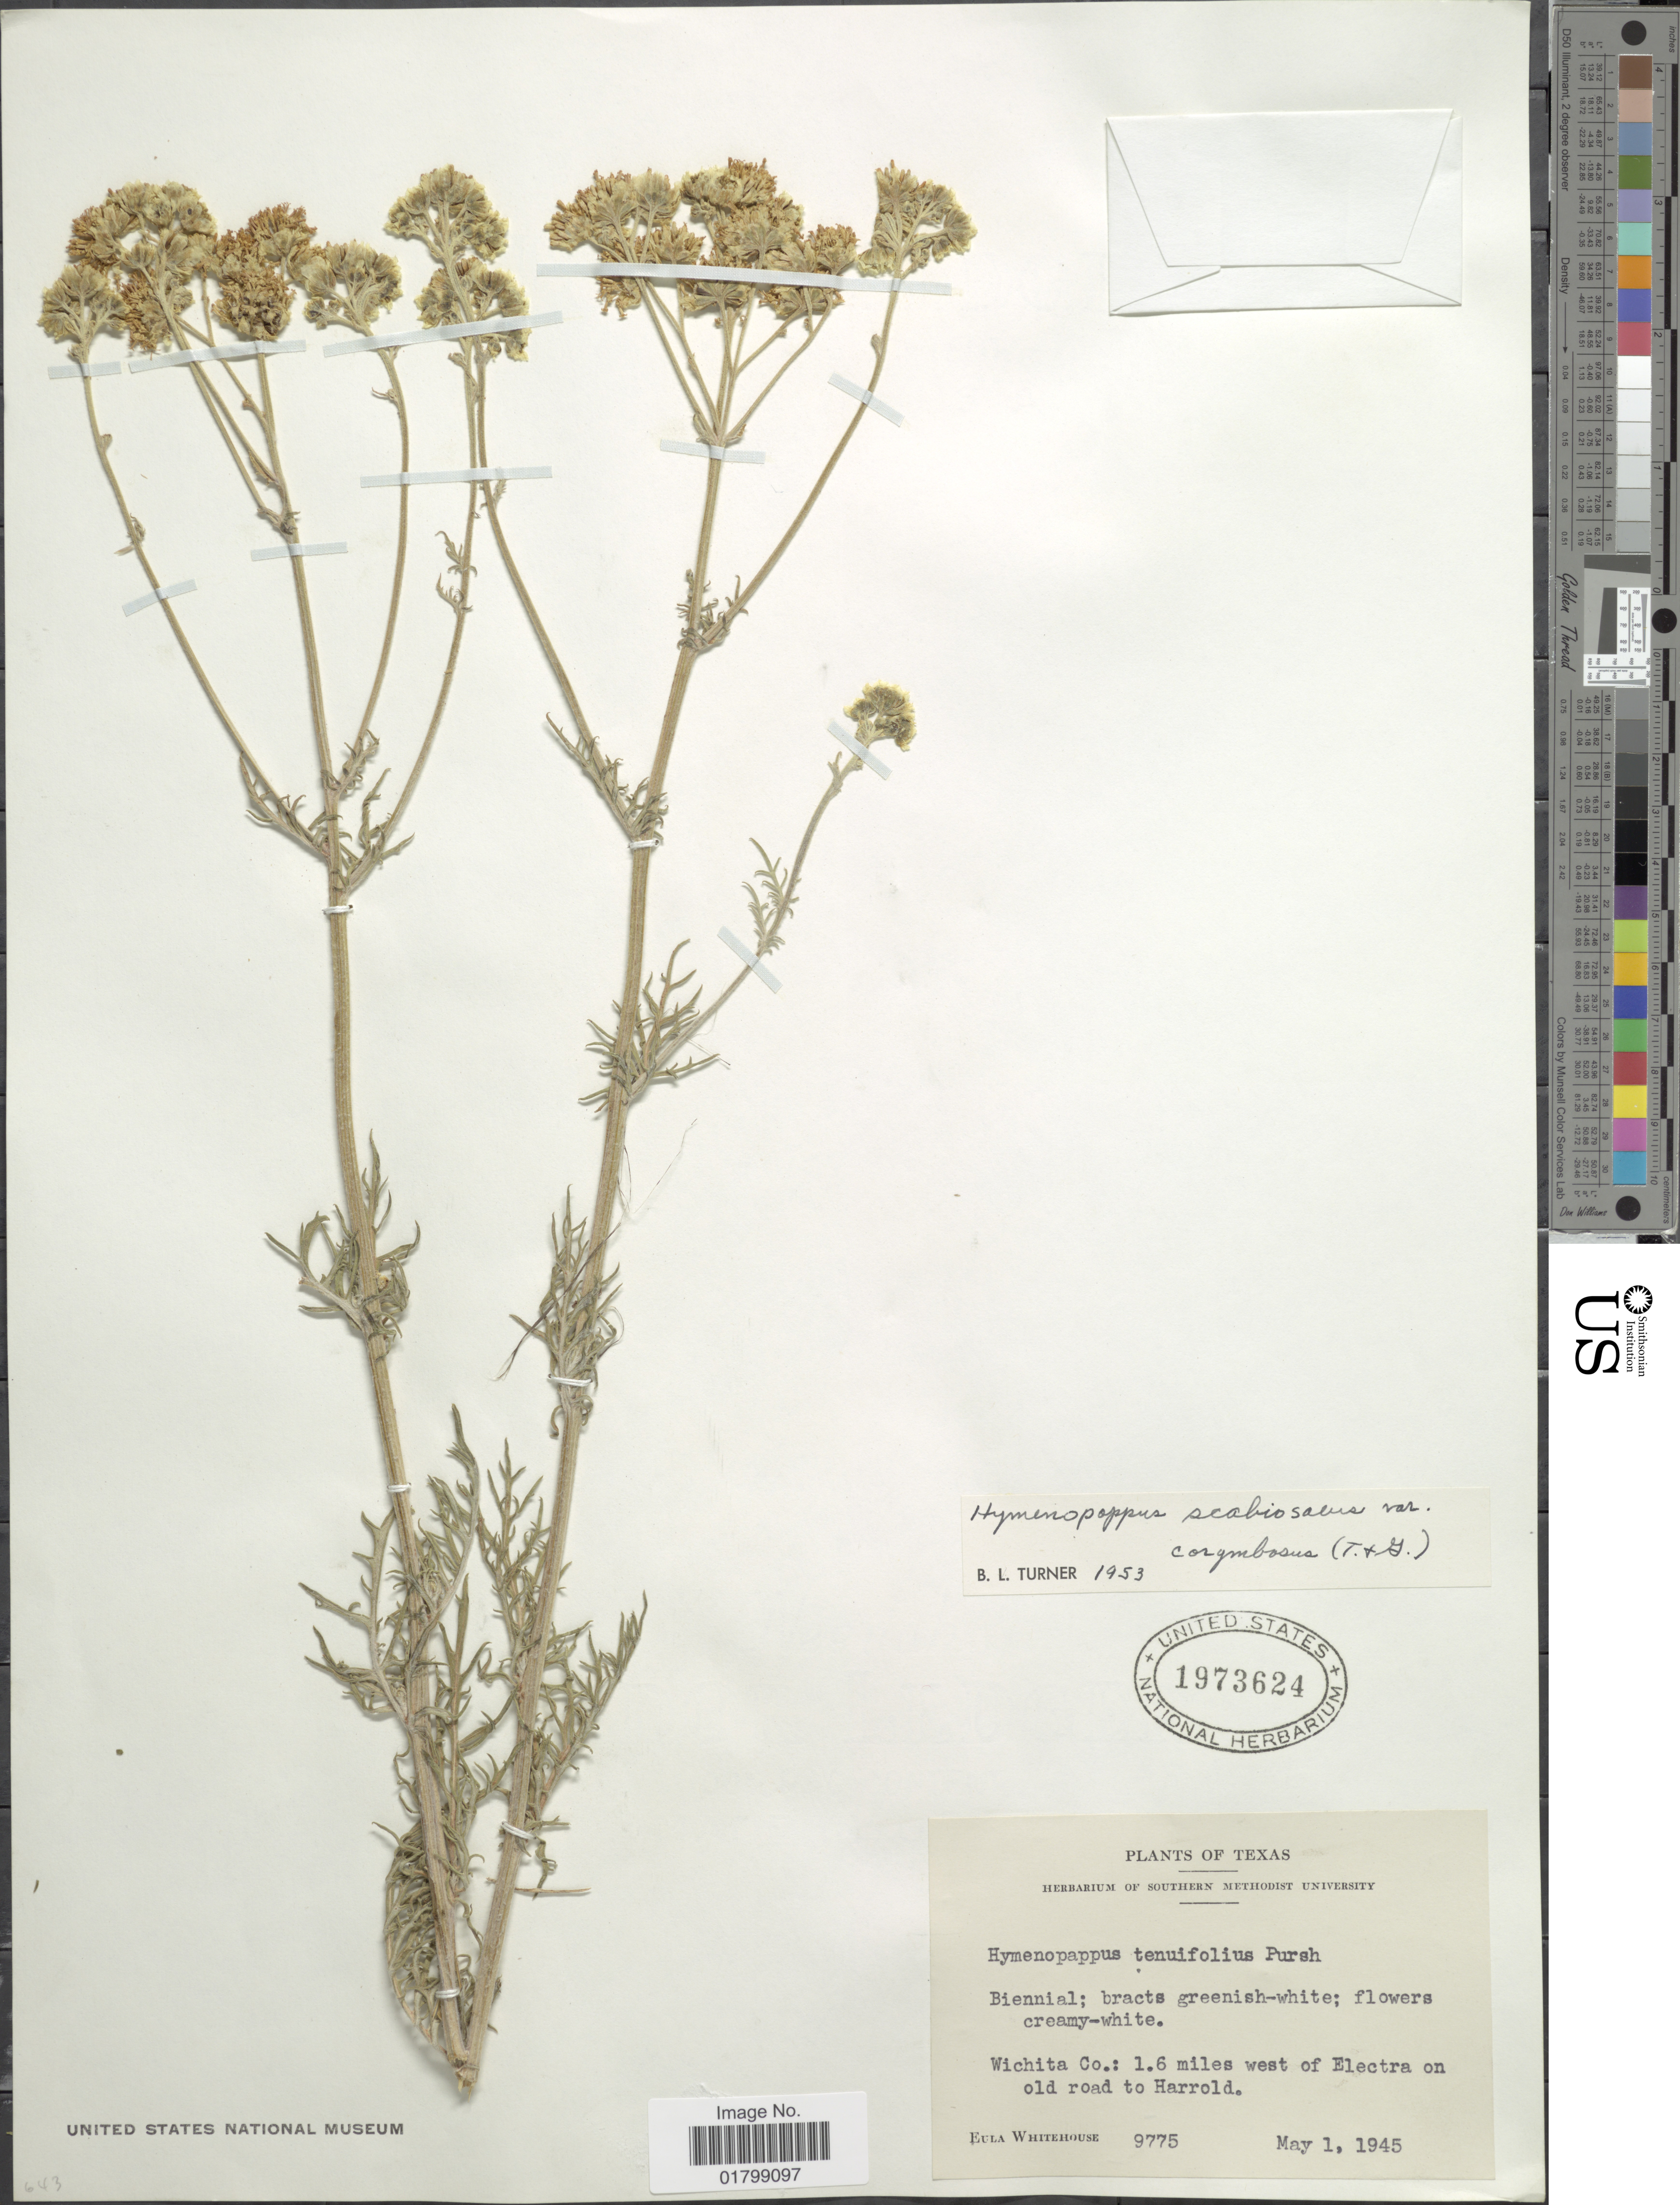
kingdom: Plantae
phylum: Tracheophyta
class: Magnoliopsida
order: Asterales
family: Asteraceae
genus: Hymenopappus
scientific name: Hymenopappus scabiosaeus var. corymbosus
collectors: E. Whitehouse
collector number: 9775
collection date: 1945-05-01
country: United States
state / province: Texas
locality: Wichita Co,: 1.6 miles west of Electra on old road to Harrold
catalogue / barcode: US 1973624